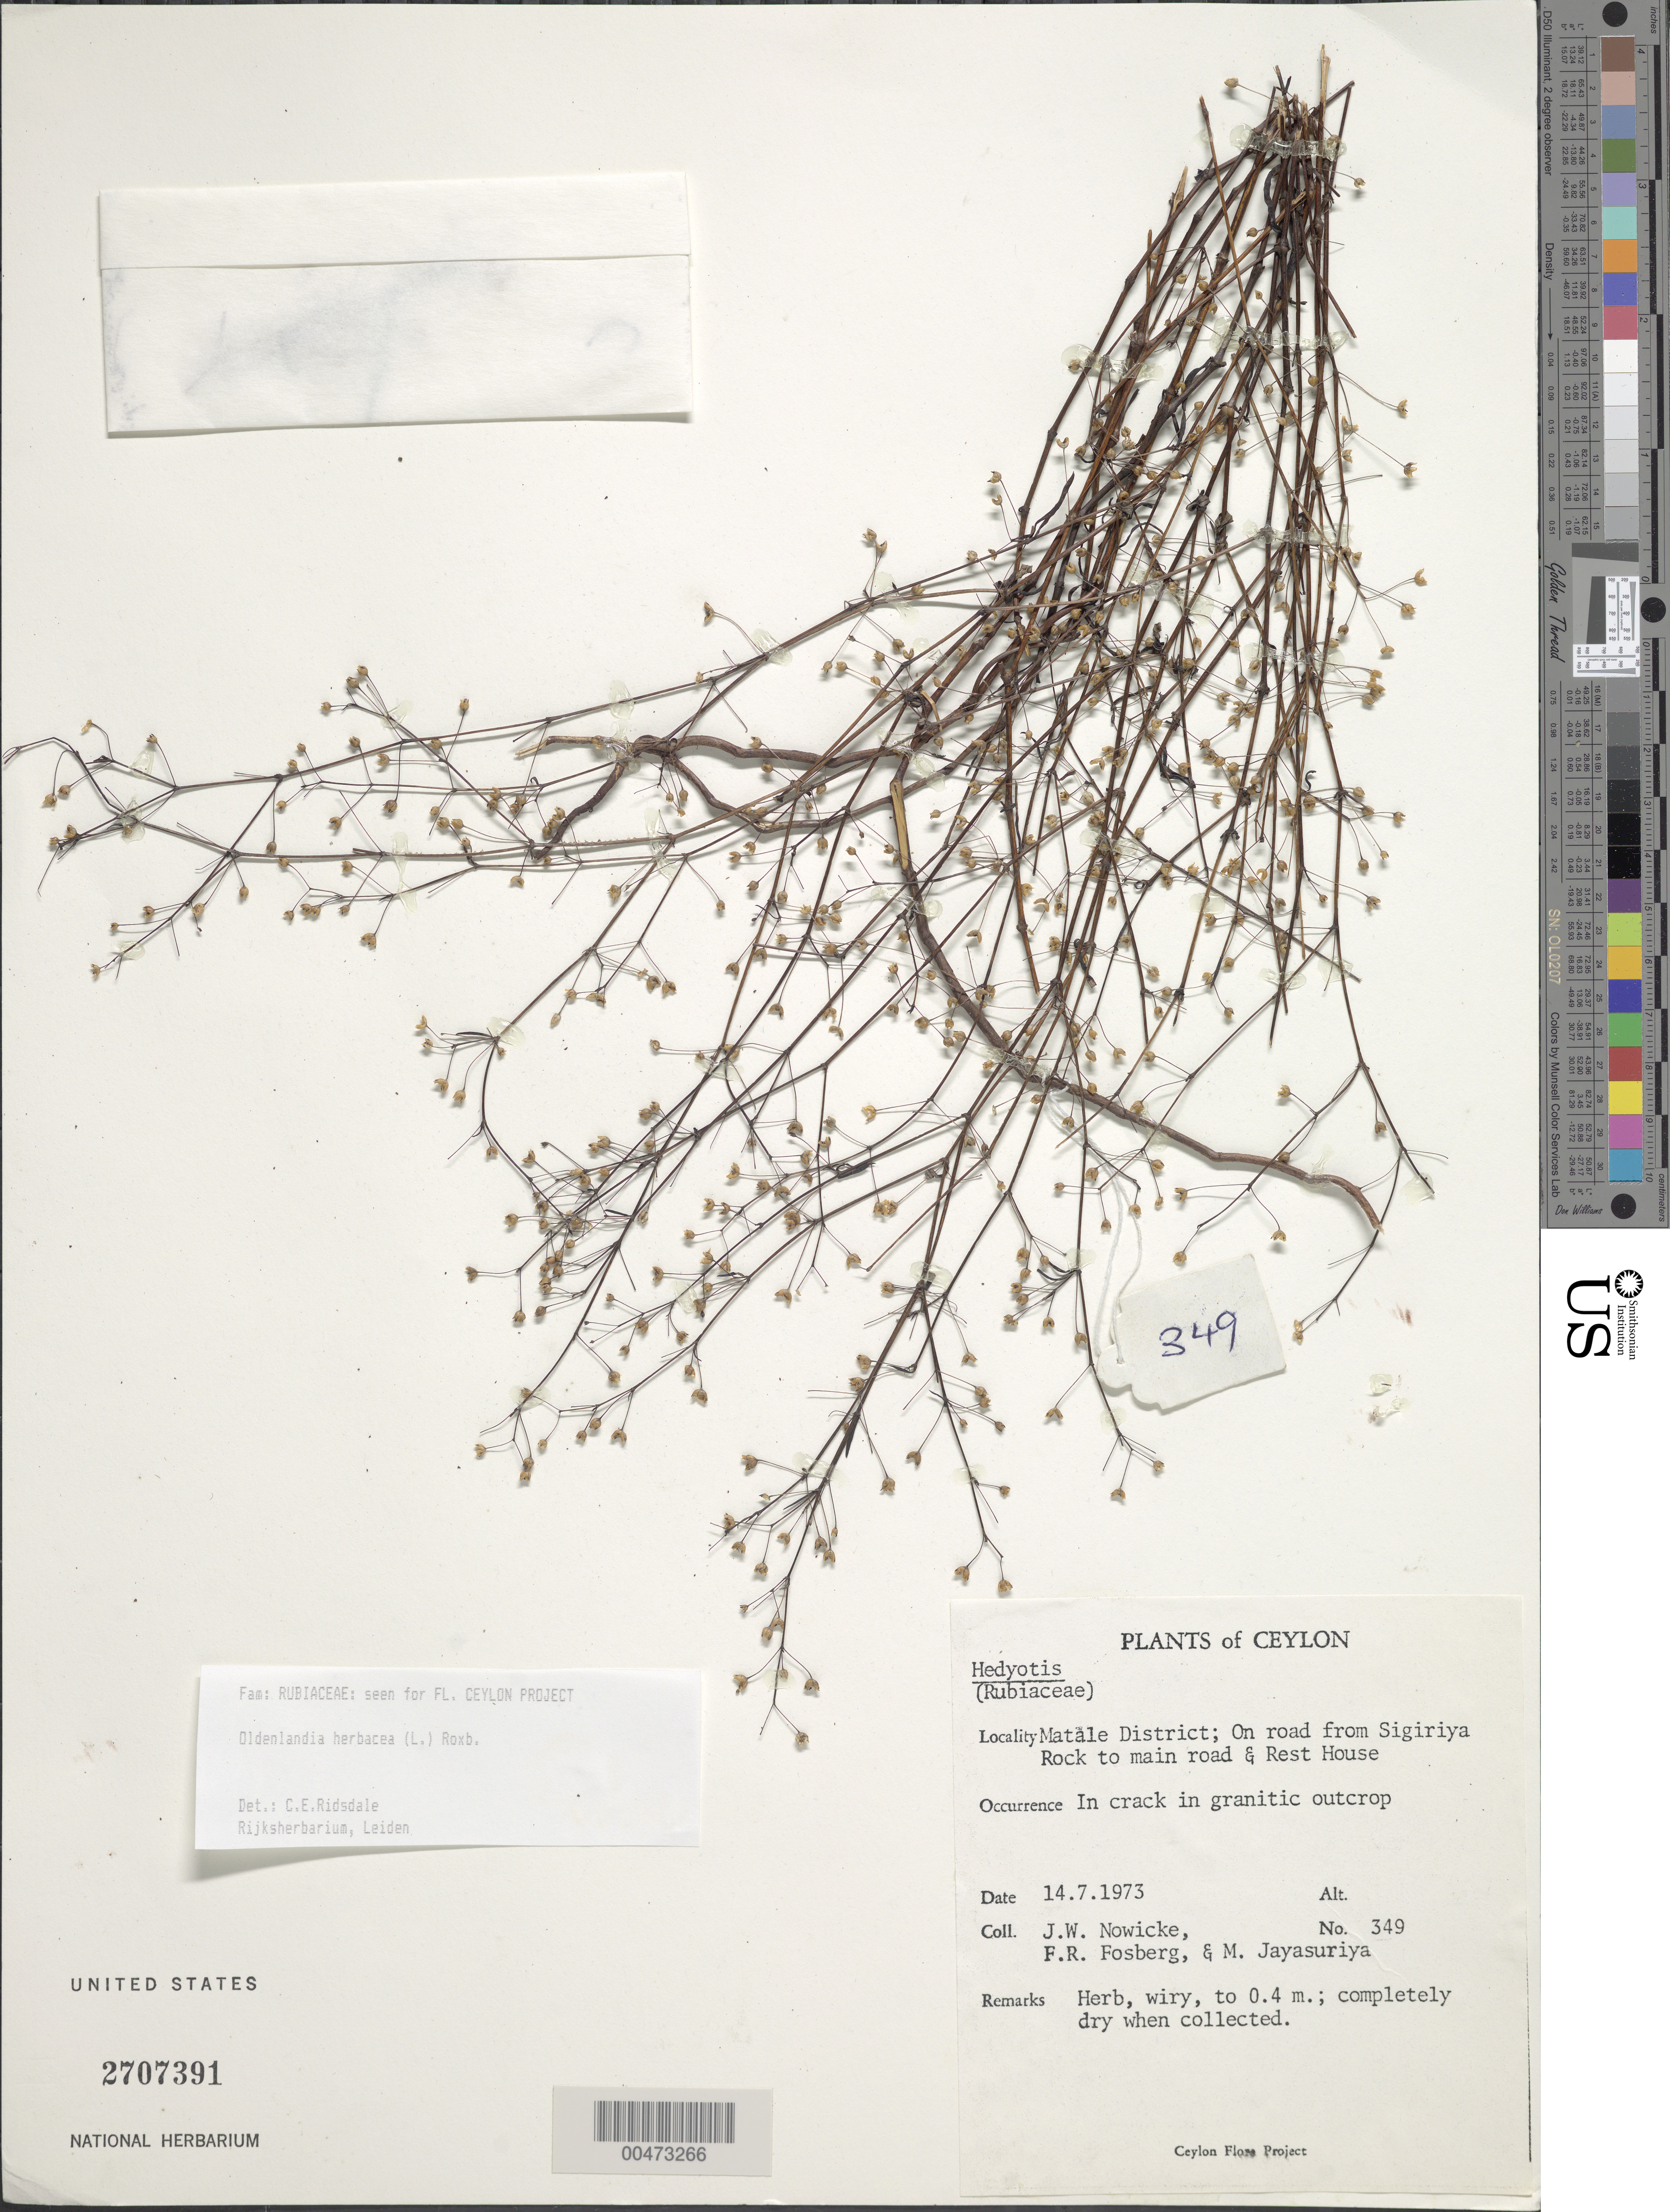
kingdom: Plantae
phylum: Tracheophyta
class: Magnoliopsida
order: Gentianales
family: Rubiaceae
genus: Oldenlandia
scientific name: Oldenlandia herbacea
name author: (L.) Roxb.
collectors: J. W. Nowicke, F. R. Fosberg & A. H. Jayasuriya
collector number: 349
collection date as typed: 14 Jul 1973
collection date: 1973-07-14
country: Sri Lanka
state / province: Central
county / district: Matale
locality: on rd from Sigiriya Rock to main rd and Rest House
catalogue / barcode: US 2707391